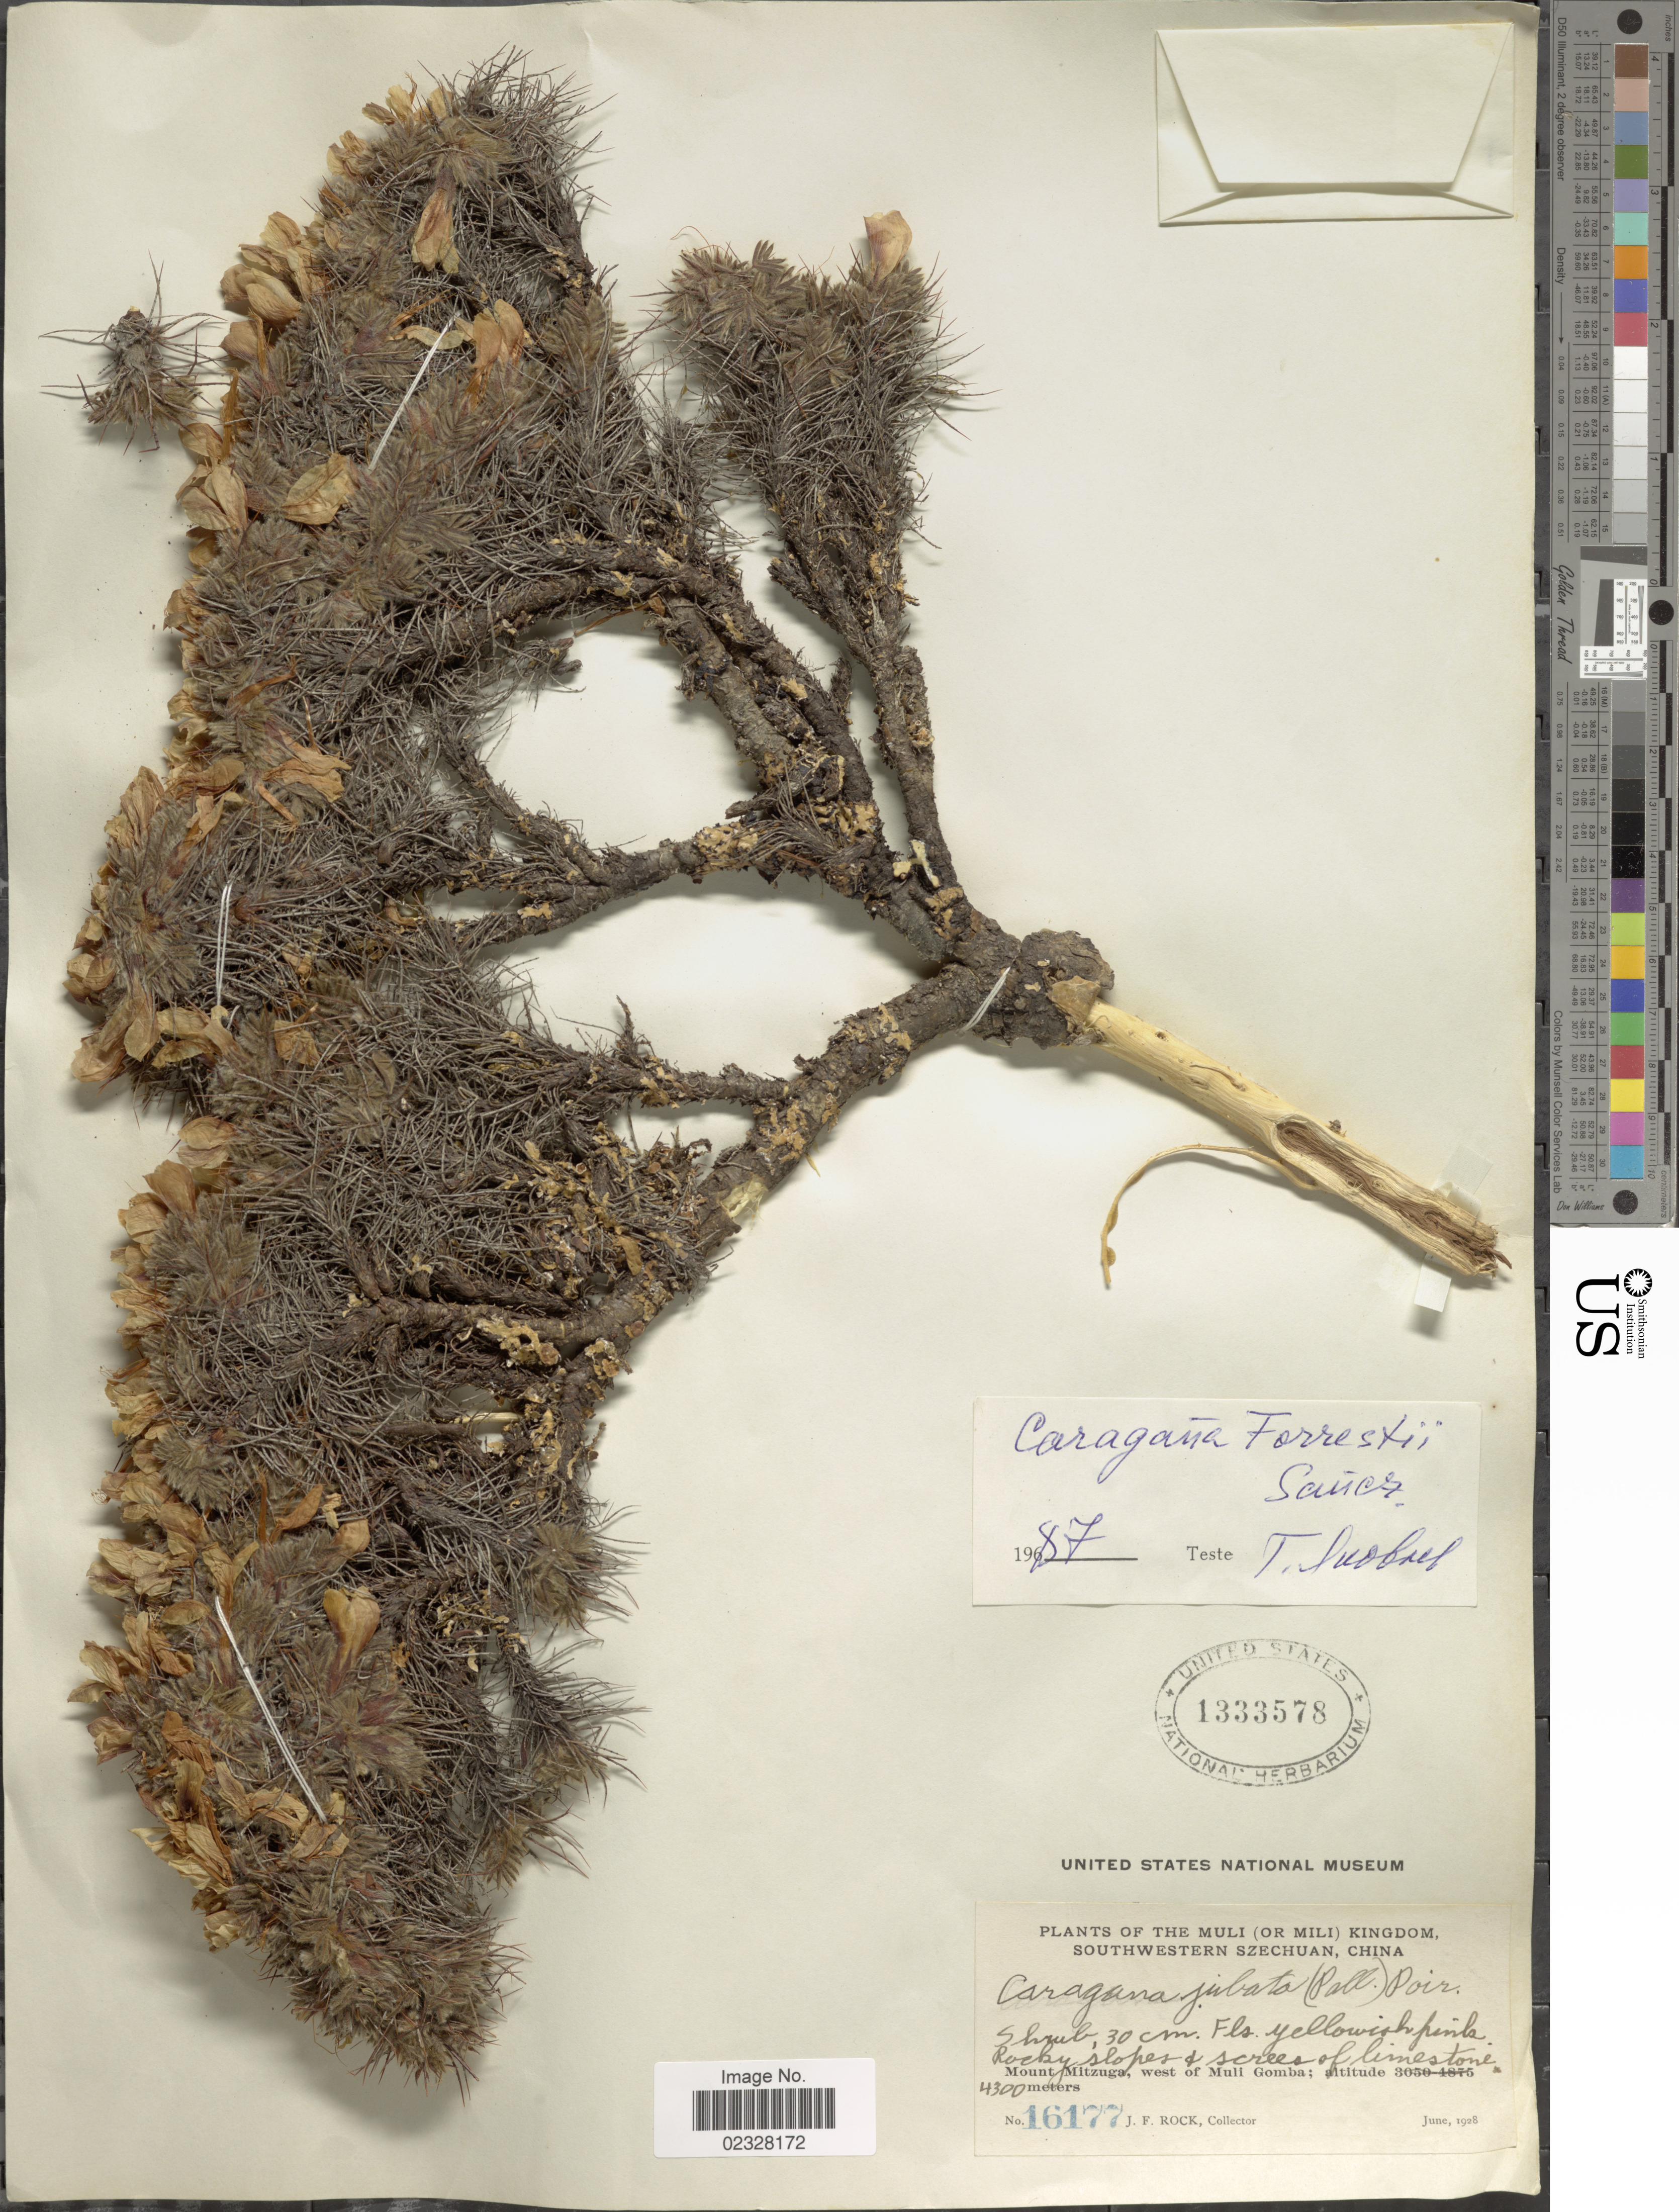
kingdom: Plantae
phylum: Tracheophyta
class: Magnoliopsida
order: Fabales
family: Fabaceae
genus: Caragana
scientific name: Caragana forrestii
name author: Sanchir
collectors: J. Rock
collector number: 16177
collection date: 1928-06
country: China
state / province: Sichuan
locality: Muli (or Mili) Kingdom, Southwestern Szechuan. Mount Mitzuga, west of Muli Gombia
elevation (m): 4300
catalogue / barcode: US 1333578